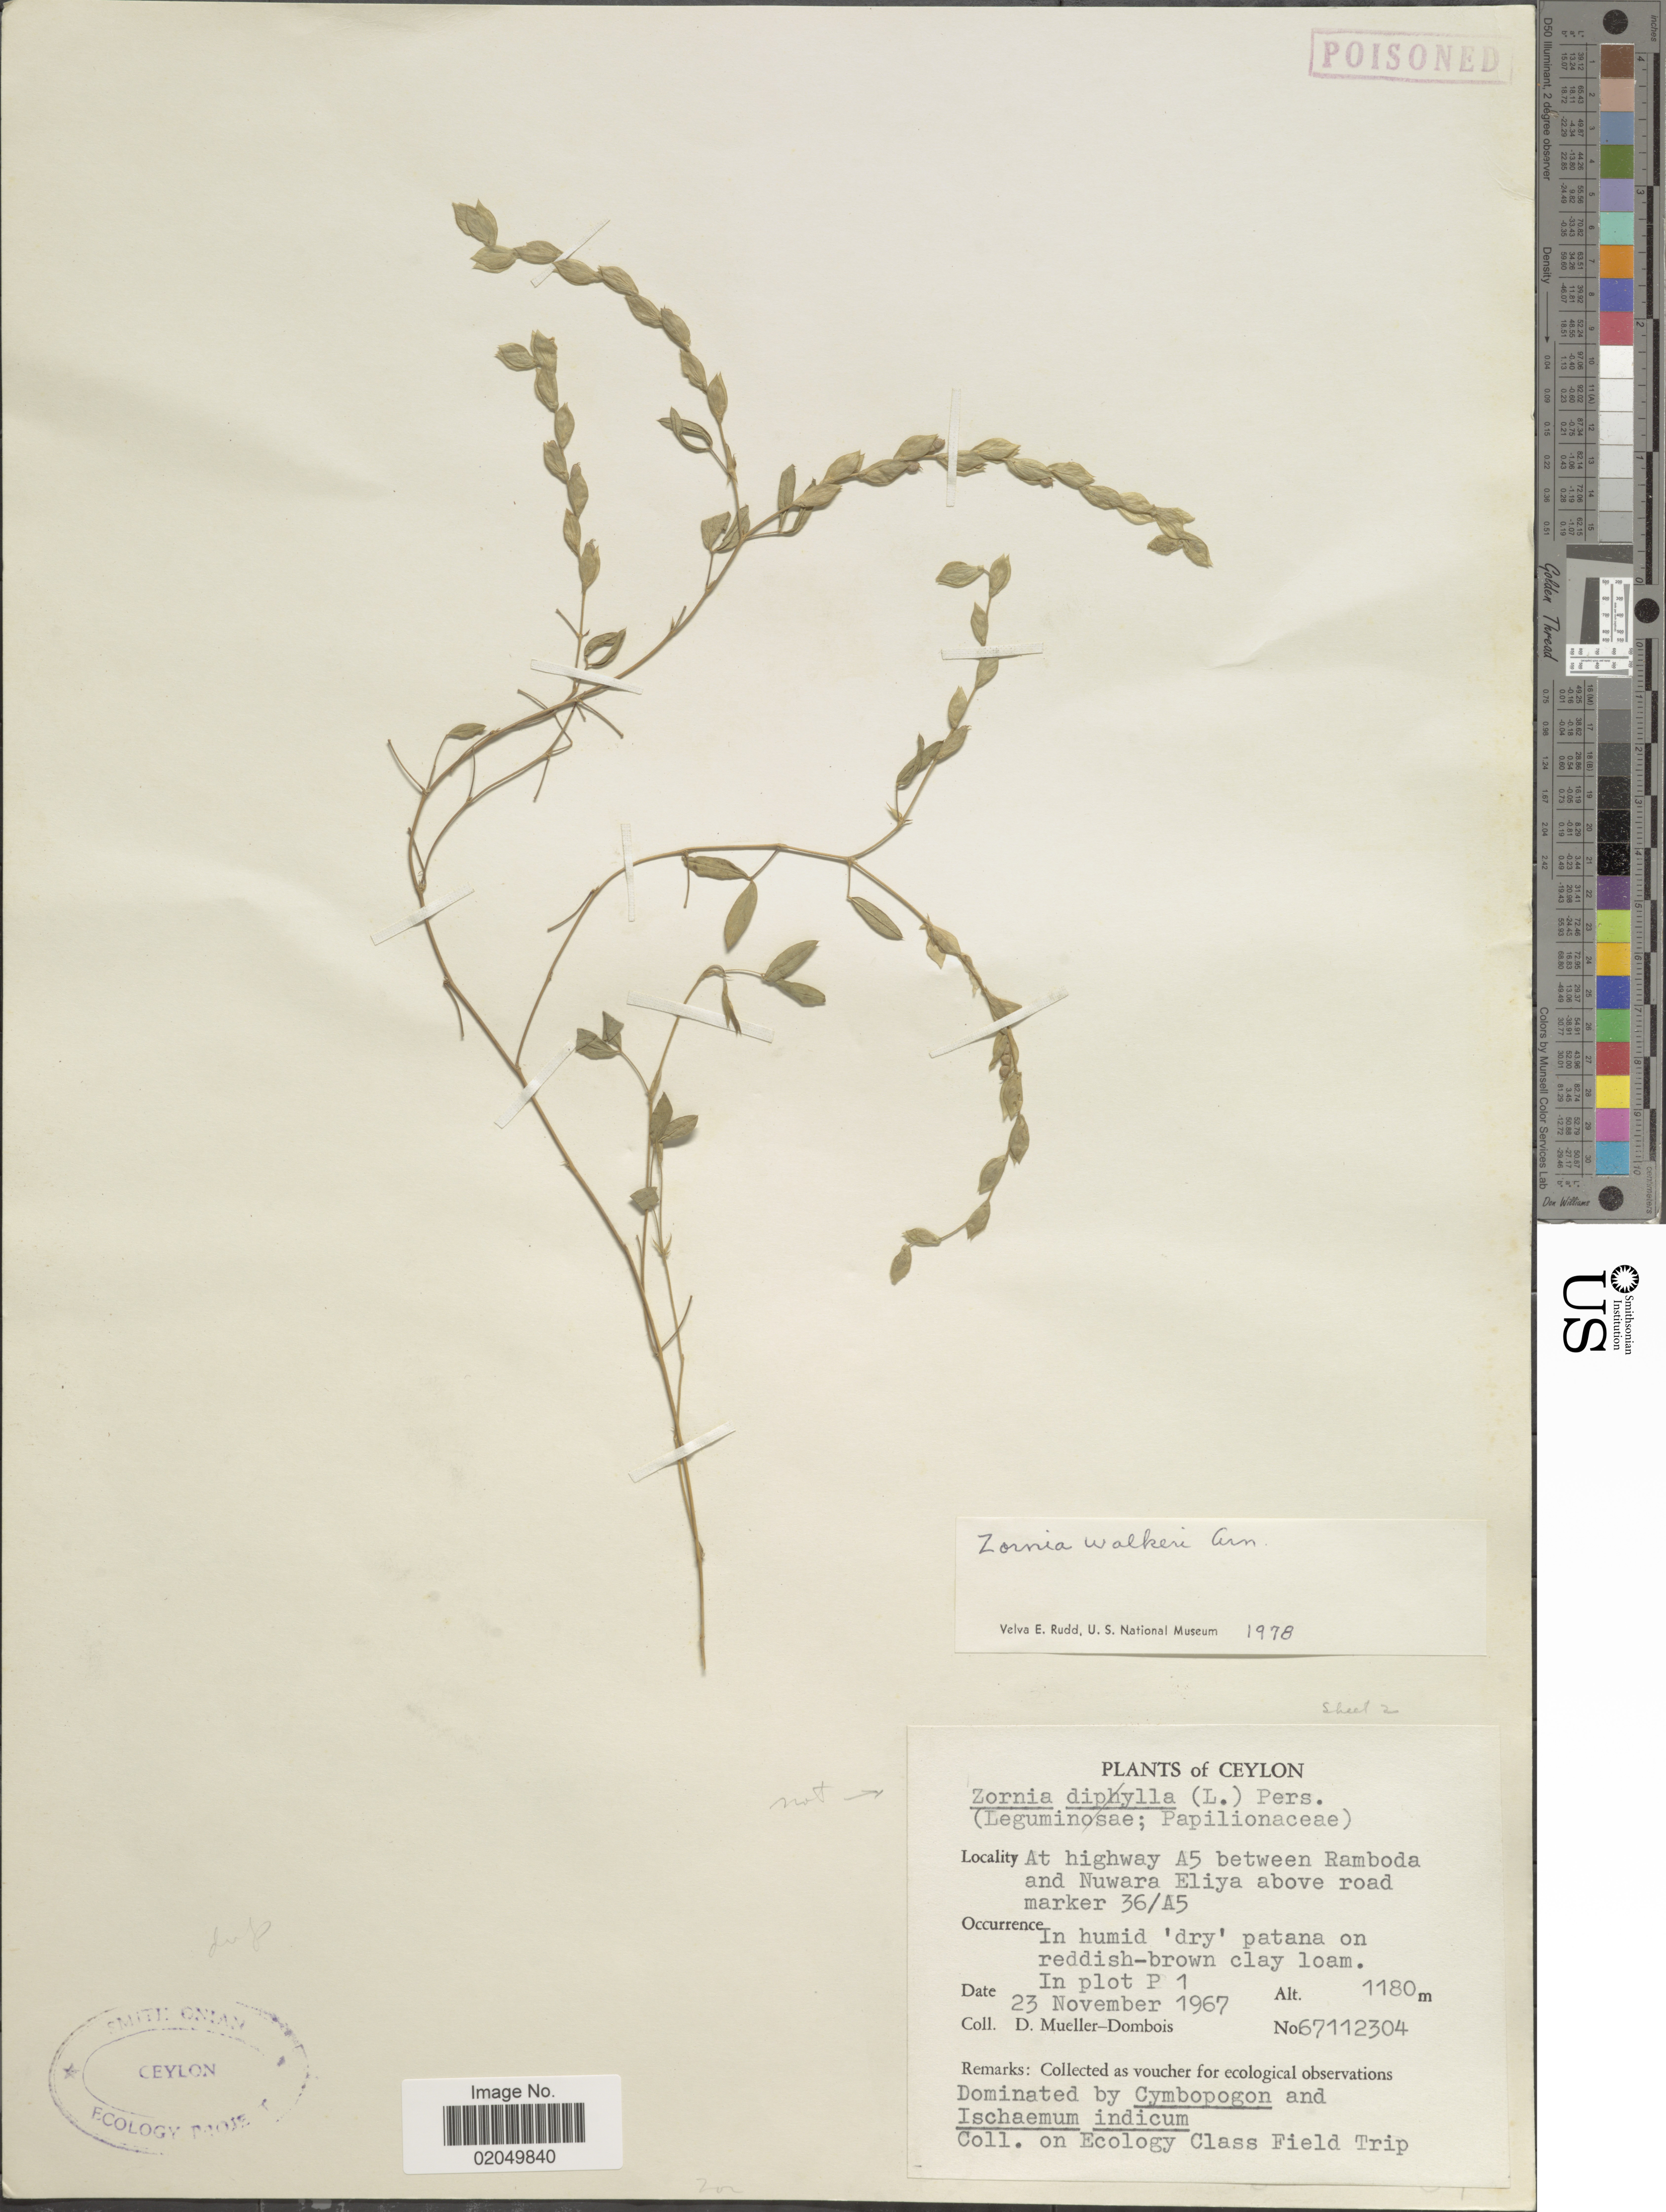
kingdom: Plantae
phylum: Tracheophyta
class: Magnoliopsida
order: Fabales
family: Fabaceae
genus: Zornia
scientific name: Zornia walkeri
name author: Arn.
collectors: D. Mueller-Dombois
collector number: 67112304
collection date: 1967-11-23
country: Sri Lanka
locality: Ceylon, highway A5 between Ramboda and Nuwara Eliya above road marker 36/A5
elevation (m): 1180